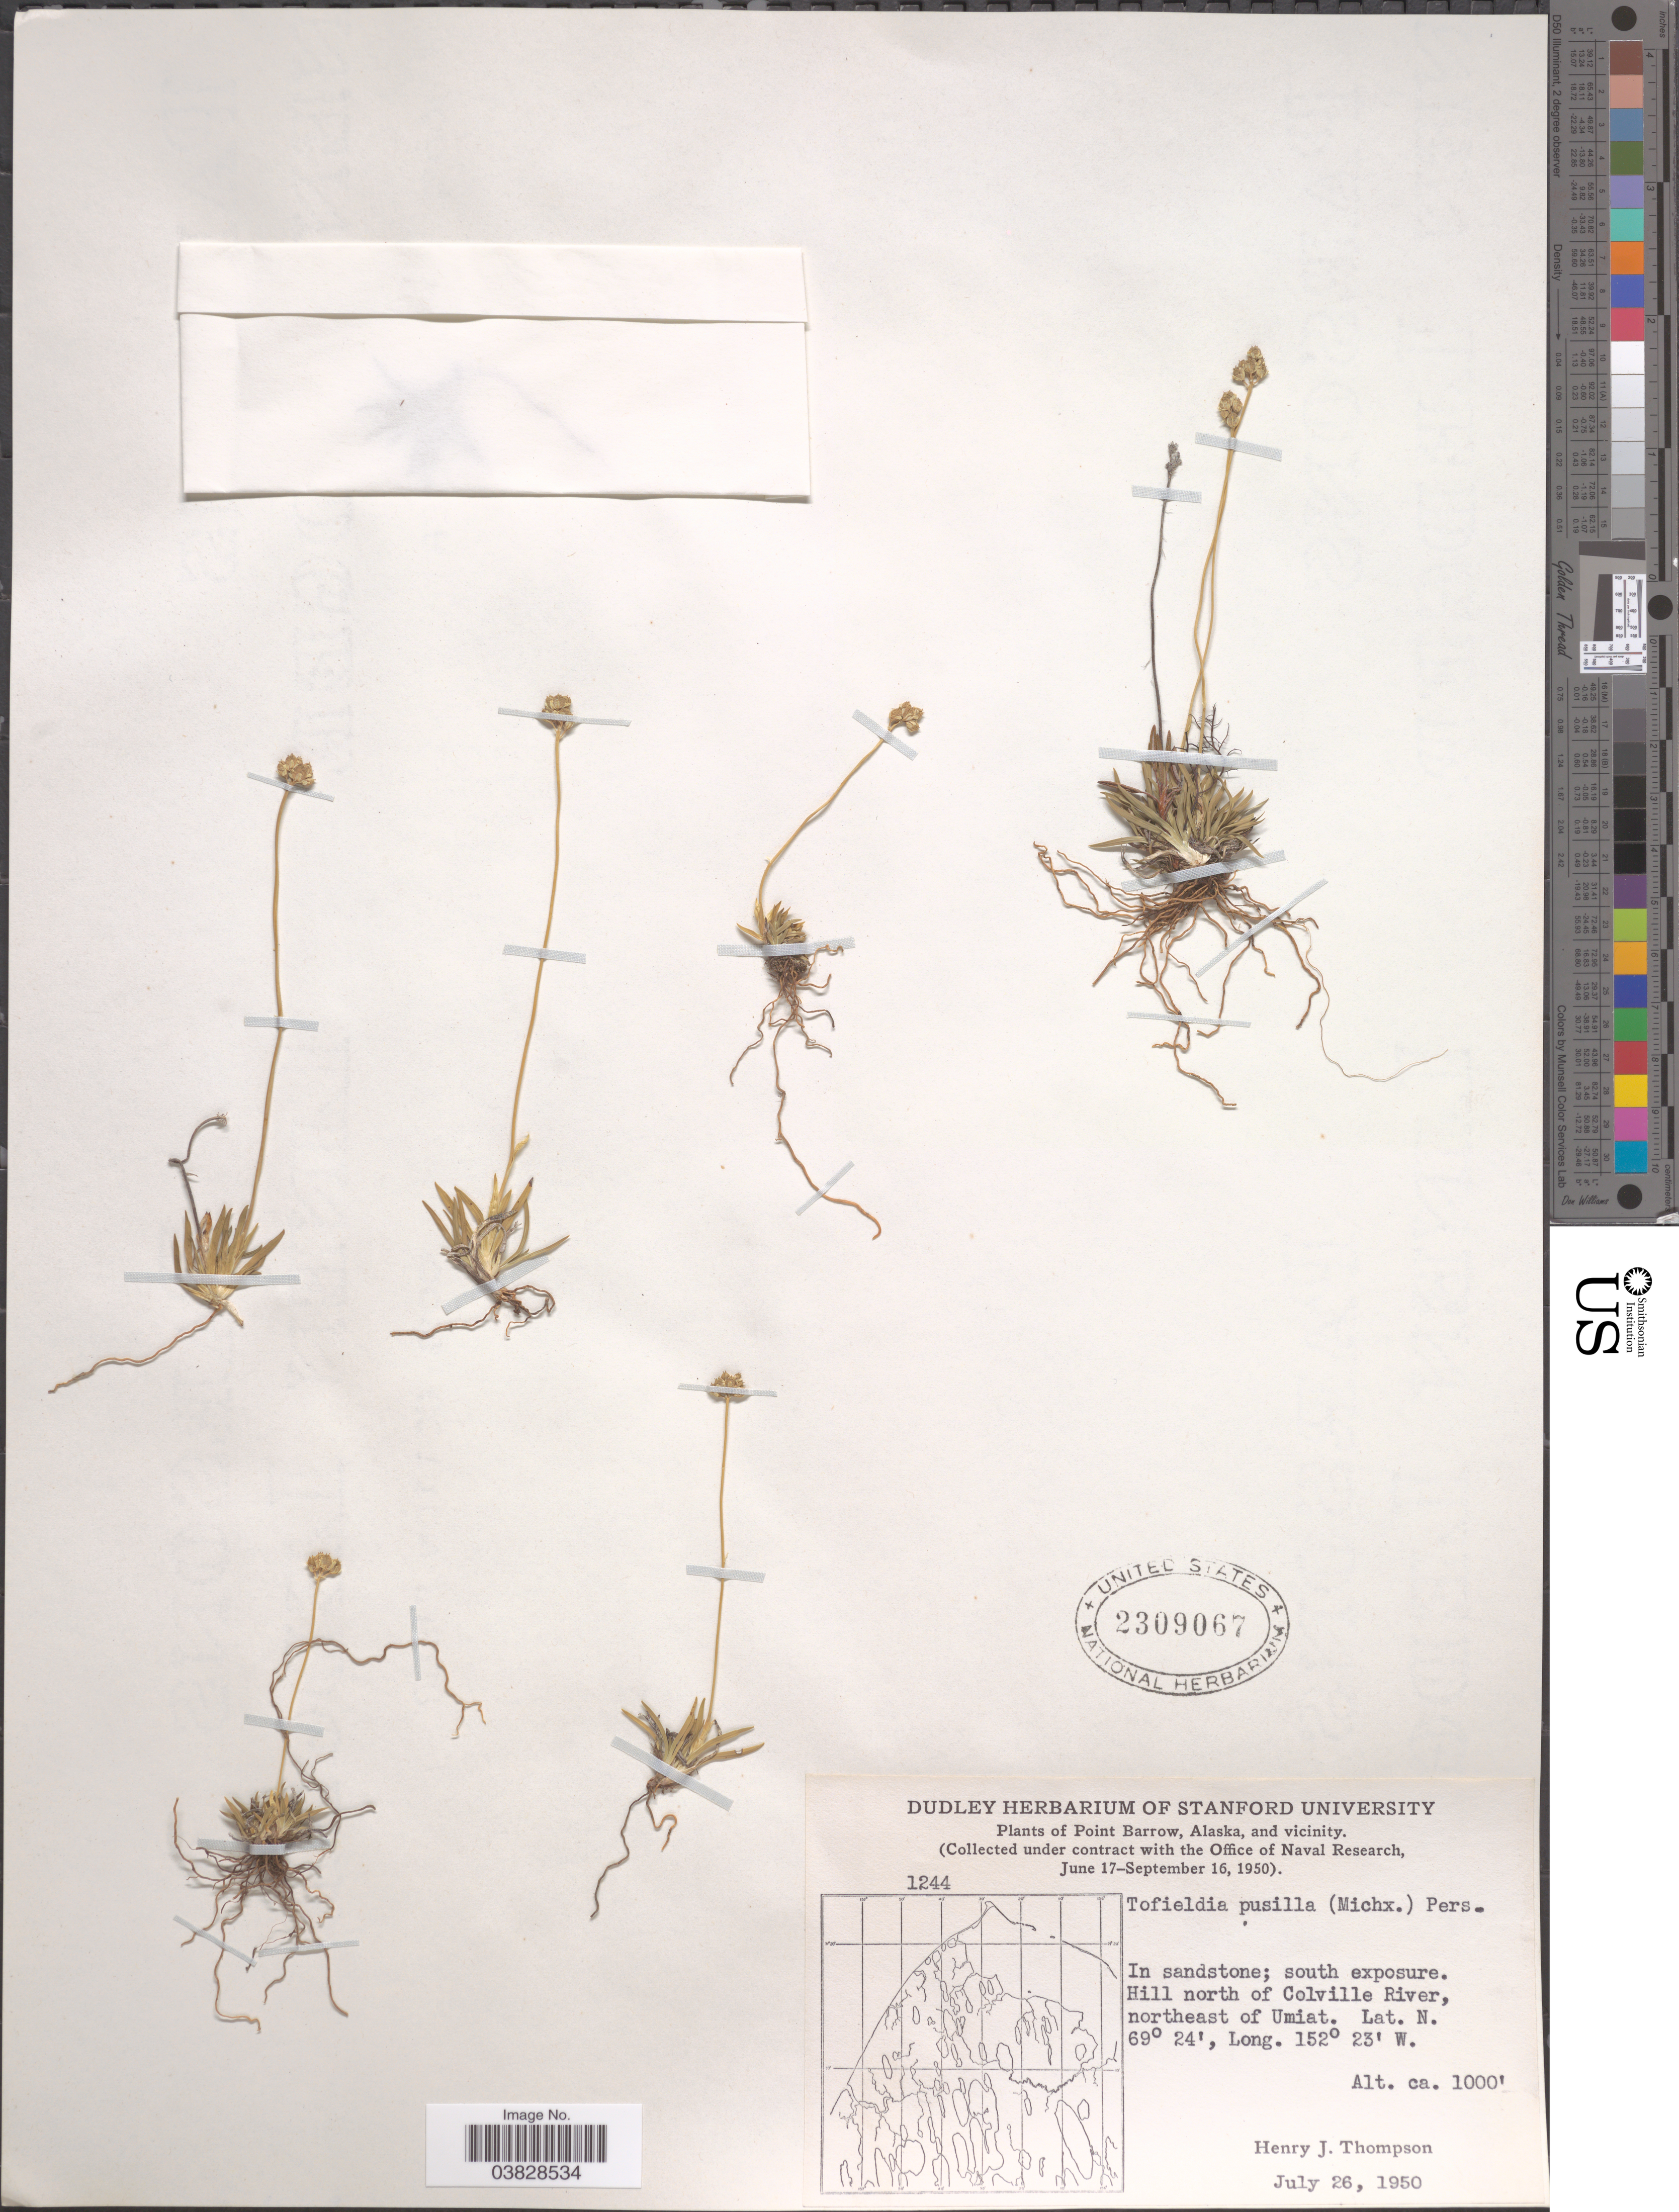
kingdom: Plantae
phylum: Tracheophyta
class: Liliopsida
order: Alismatales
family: Tofieldiaceae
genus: Tofieldia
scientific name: Tofieldia pusilla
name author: (Michx.) Pers.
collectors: H. J. Thompson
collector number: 1244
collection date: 1950-07-26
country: United States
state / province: Alaska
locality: Point Barrow, and vicinity. Hill north of Colville River, northeast of Umiat.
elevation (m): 305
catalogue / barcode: US 2309067